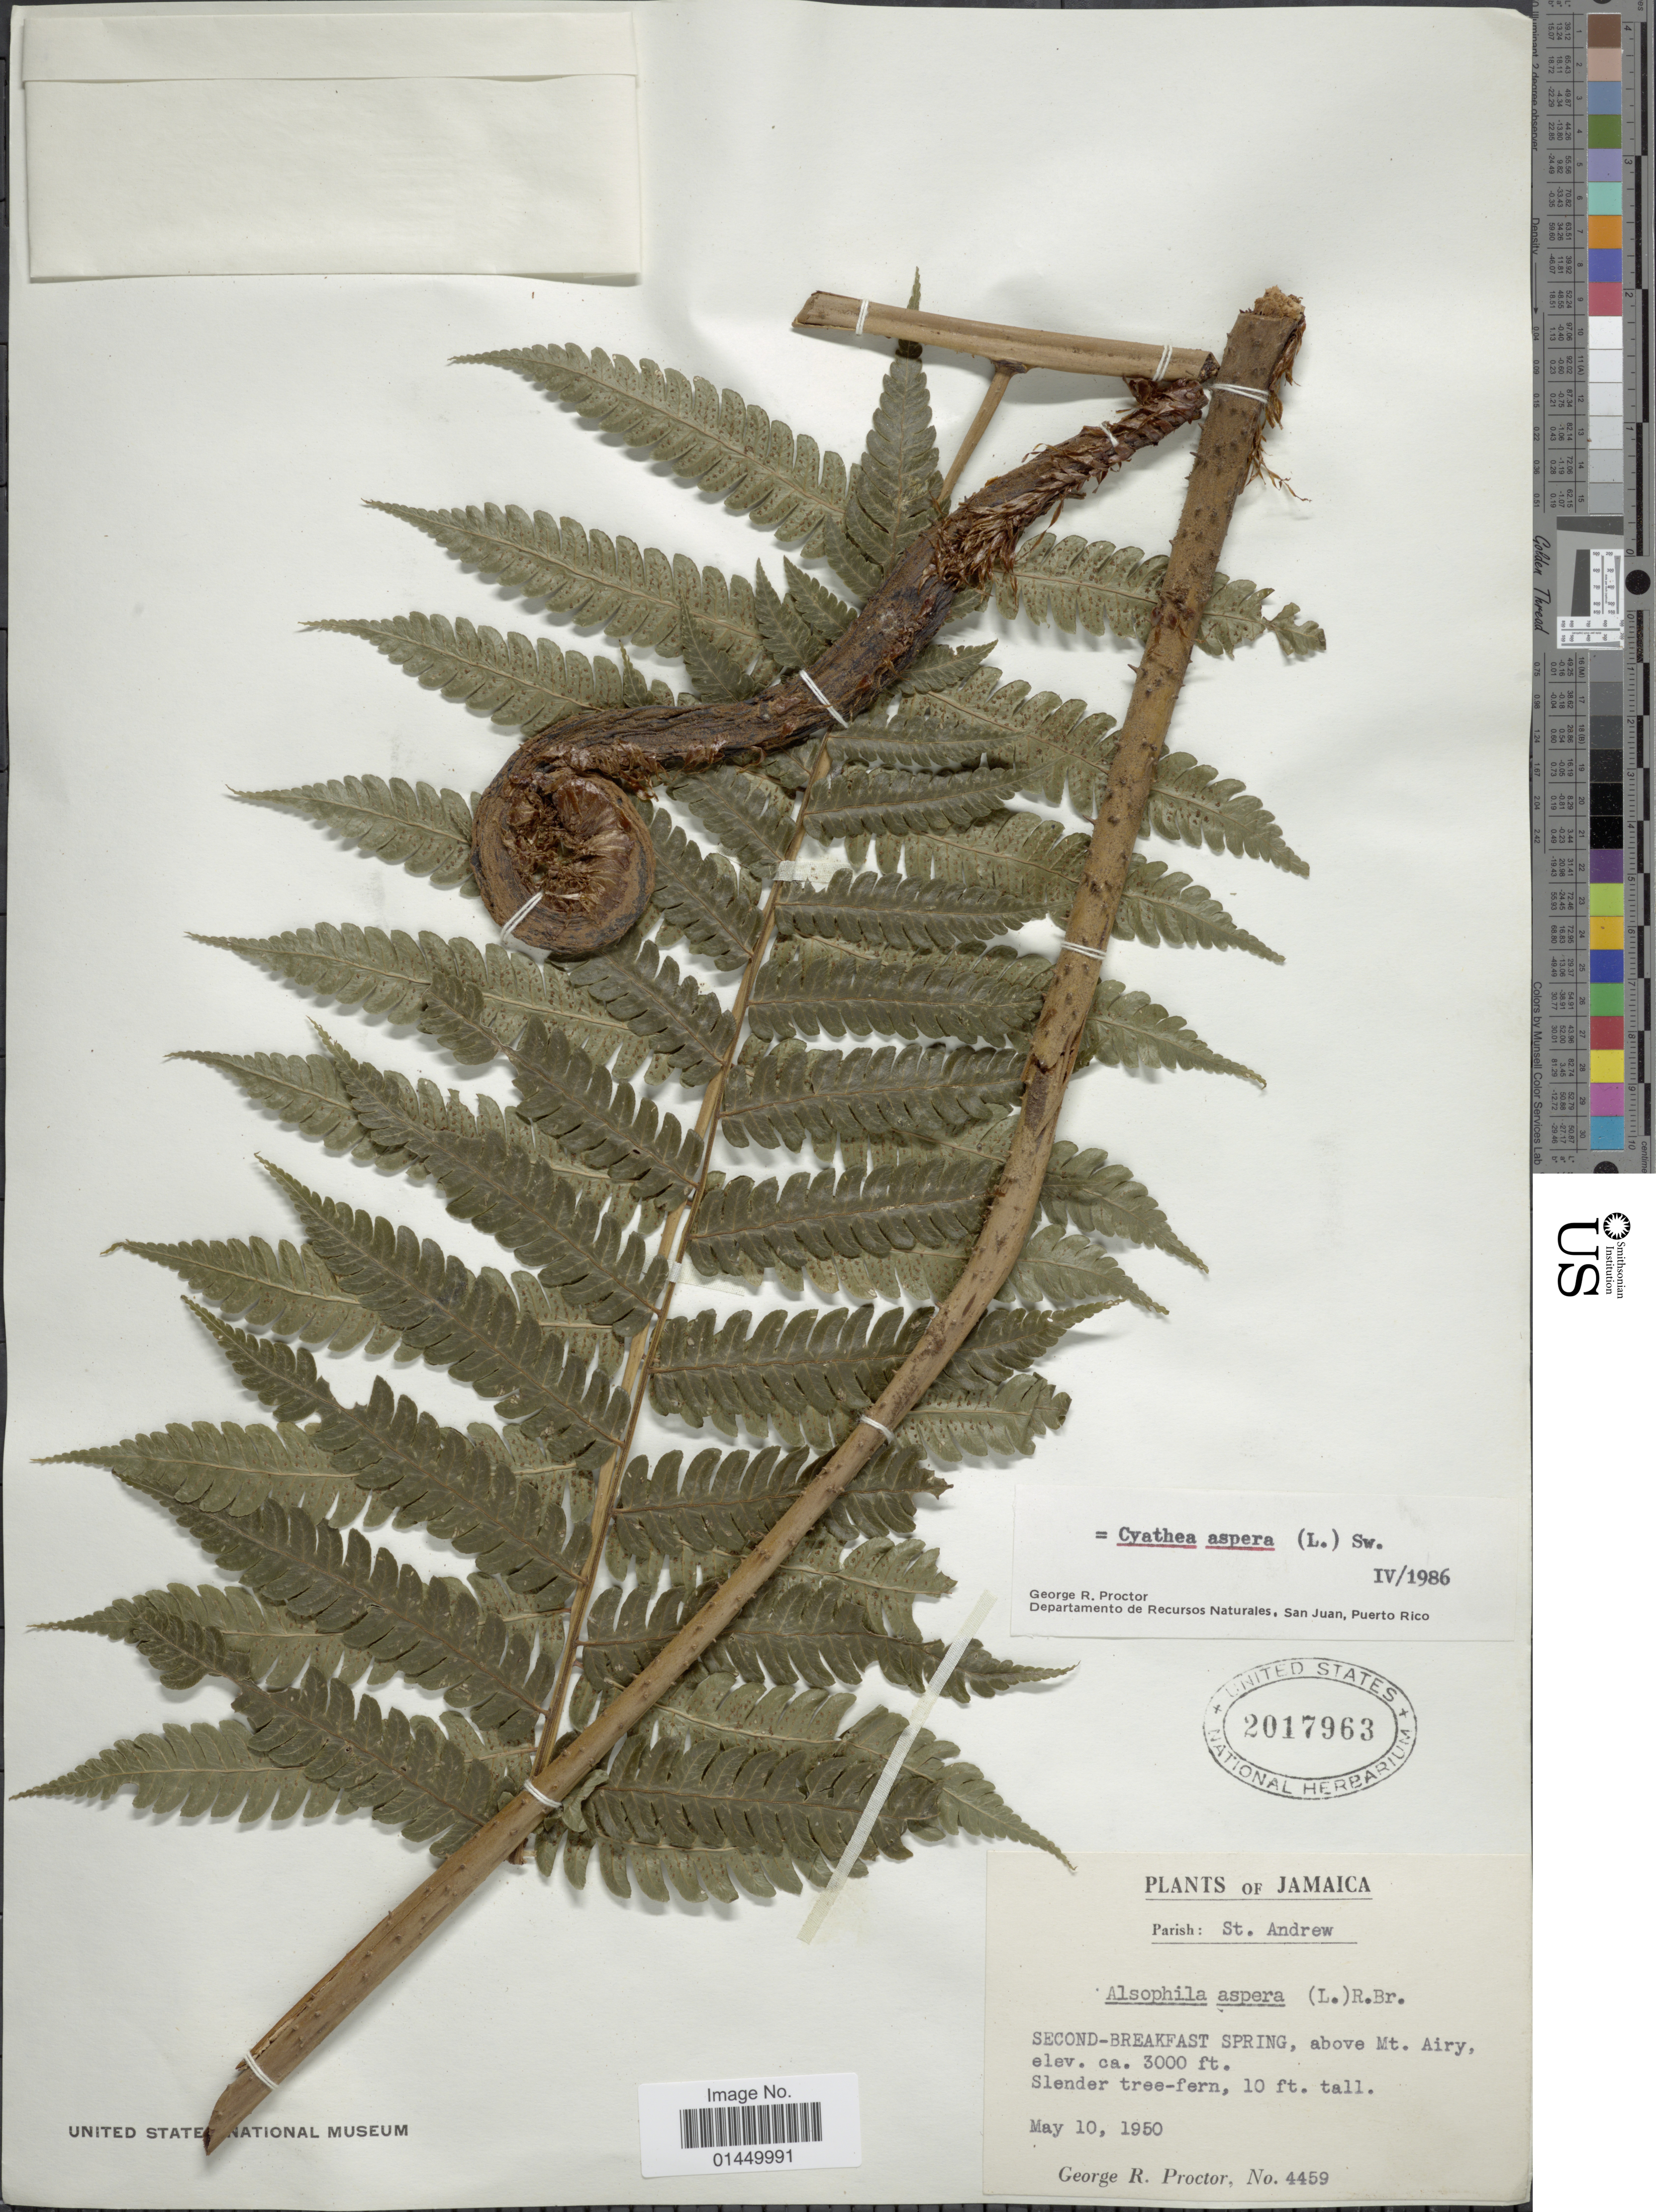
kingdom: Plantae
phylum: Tracheophyta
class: Polypodiopsida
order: Cyatheales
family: Cyatheaceae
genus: Cyathea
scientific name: Cyathea aspera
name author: (L.) Sw.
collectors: G. R. Proctor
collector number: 4459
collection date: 1950-05-10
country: Jamaica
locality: Parish: St. Andrew, Second-Breakfast Spring, above Mt. Airy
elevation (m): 914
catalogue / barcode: US 2017963